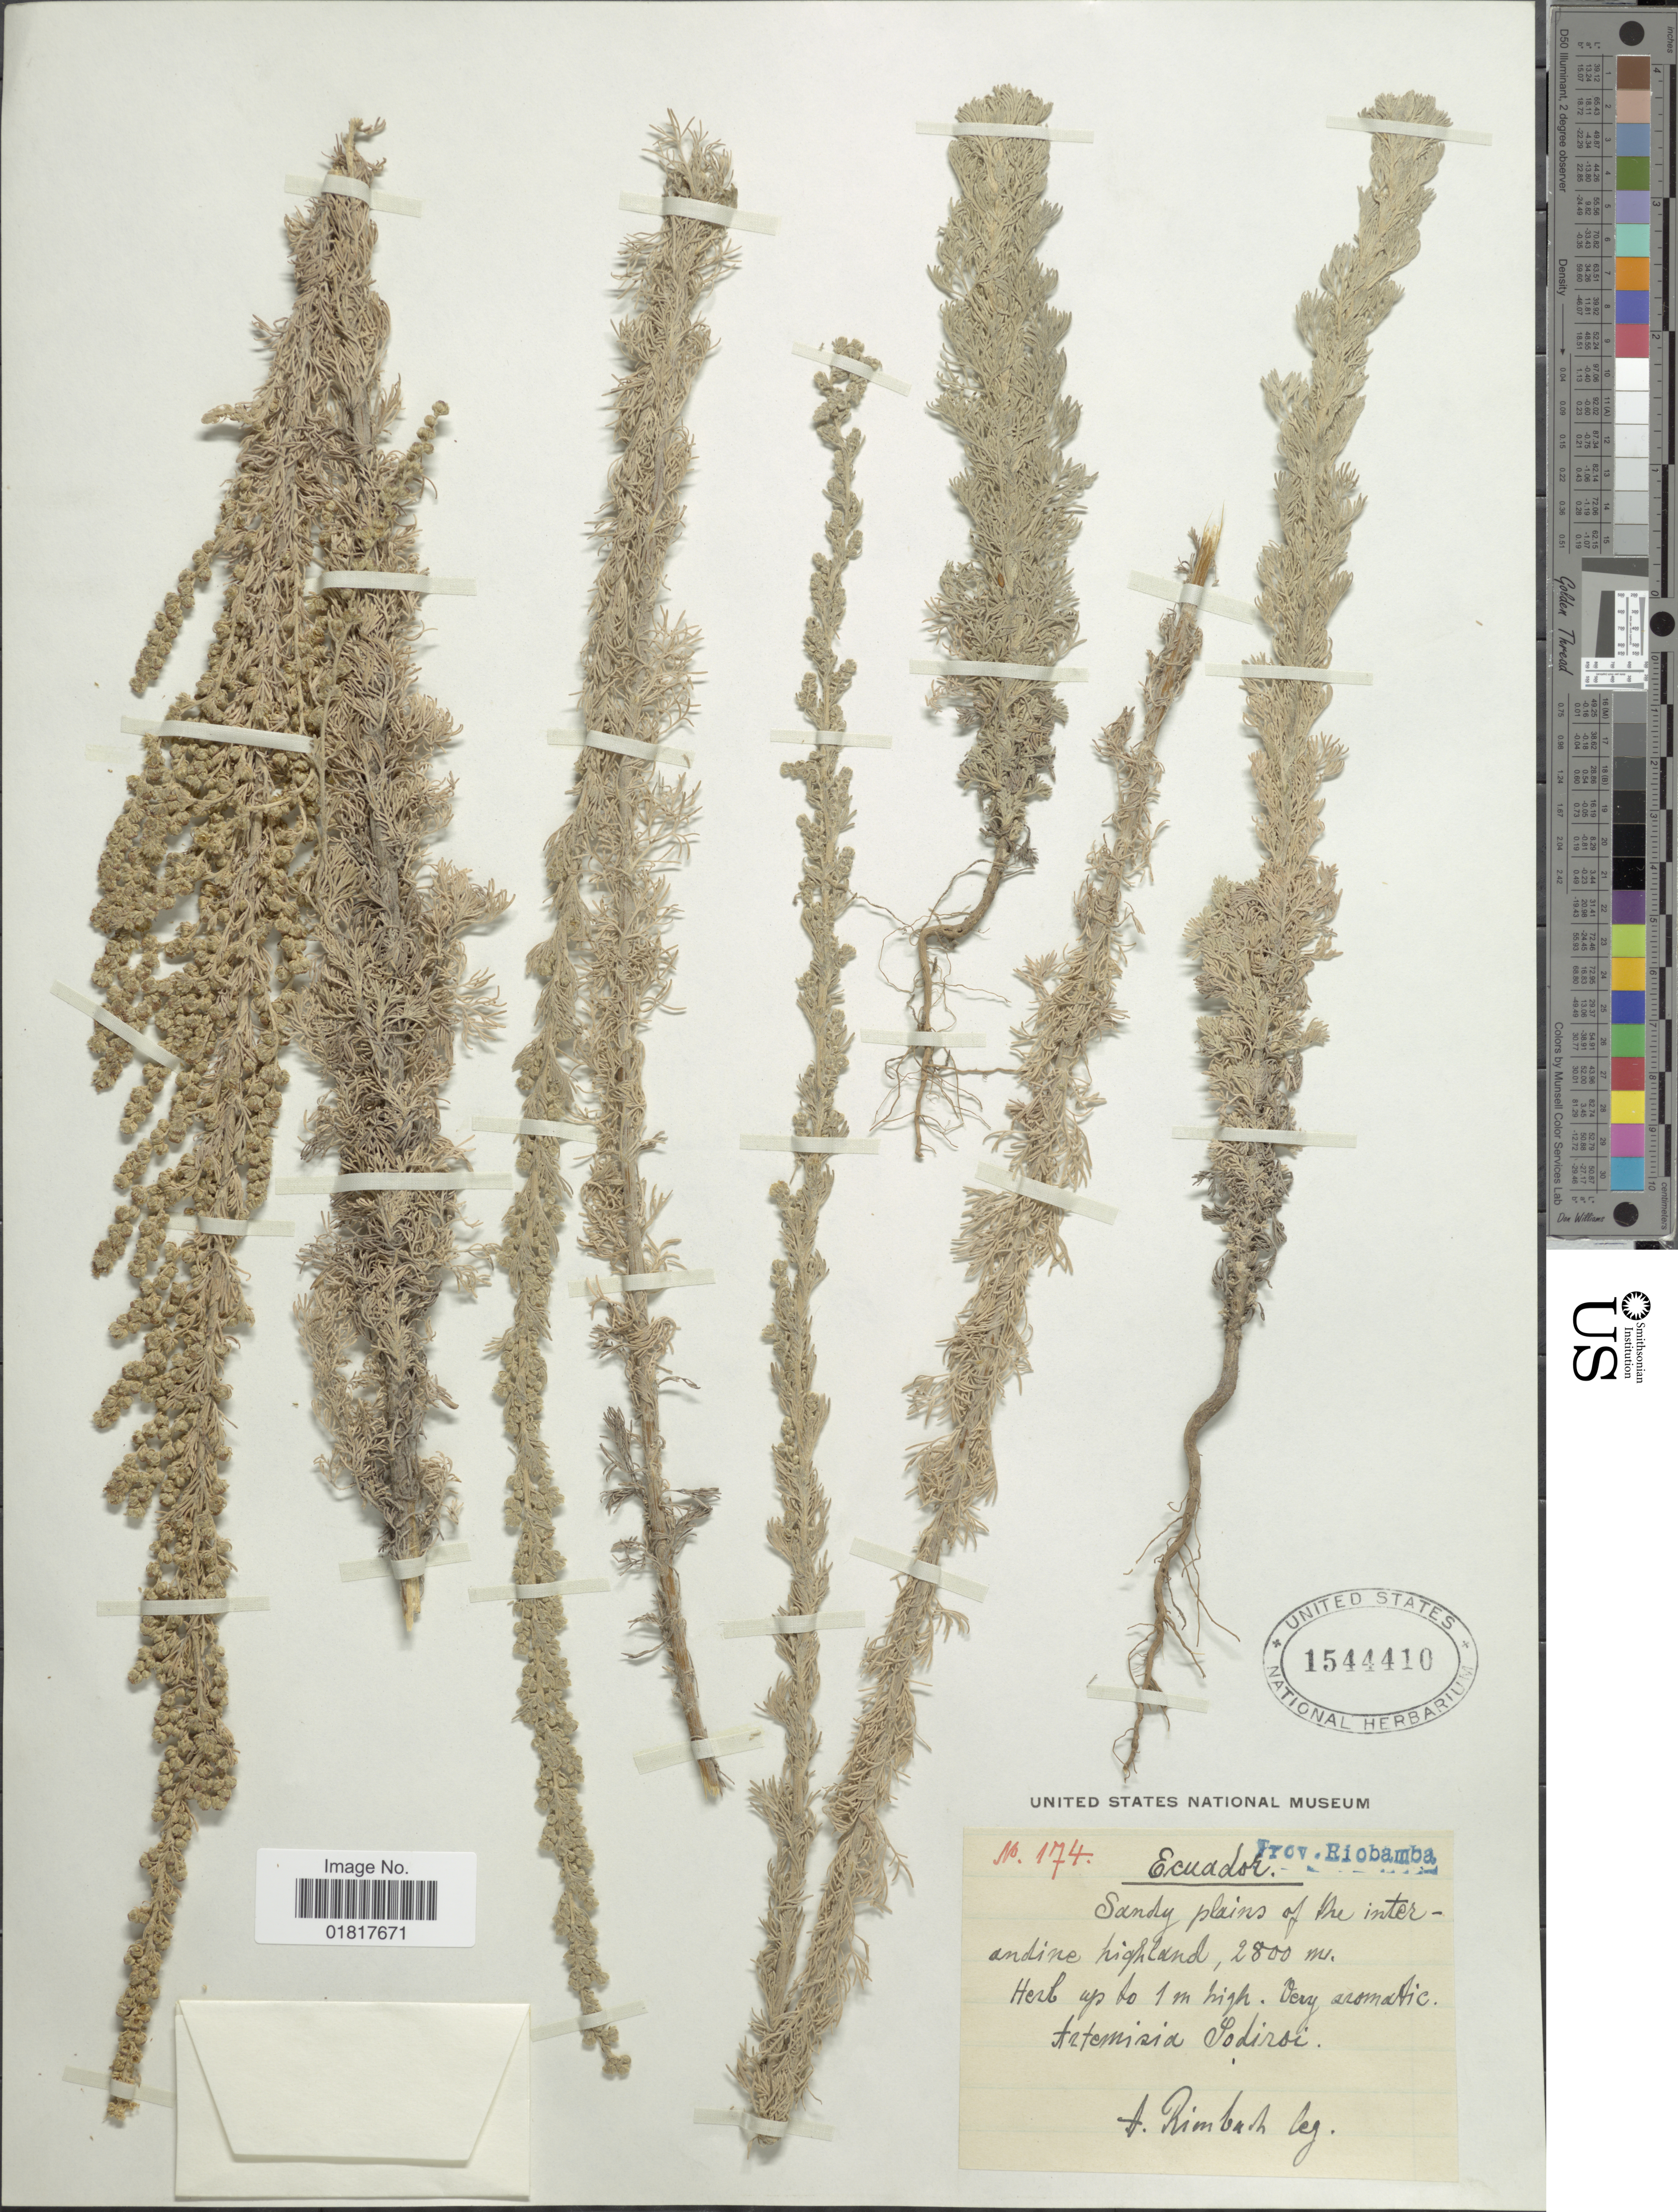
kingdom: Plantae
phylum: Tracheophyta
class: Magnoliopsida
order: Asterales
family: Asteraceae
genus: Artemisia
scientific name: Artemisia sodiroi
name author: Hieron.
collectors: A. Rimbach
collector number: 174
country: Ecuador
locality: Prov. Riobamba, aindine highland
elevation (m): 2800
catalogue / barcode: US 1544410